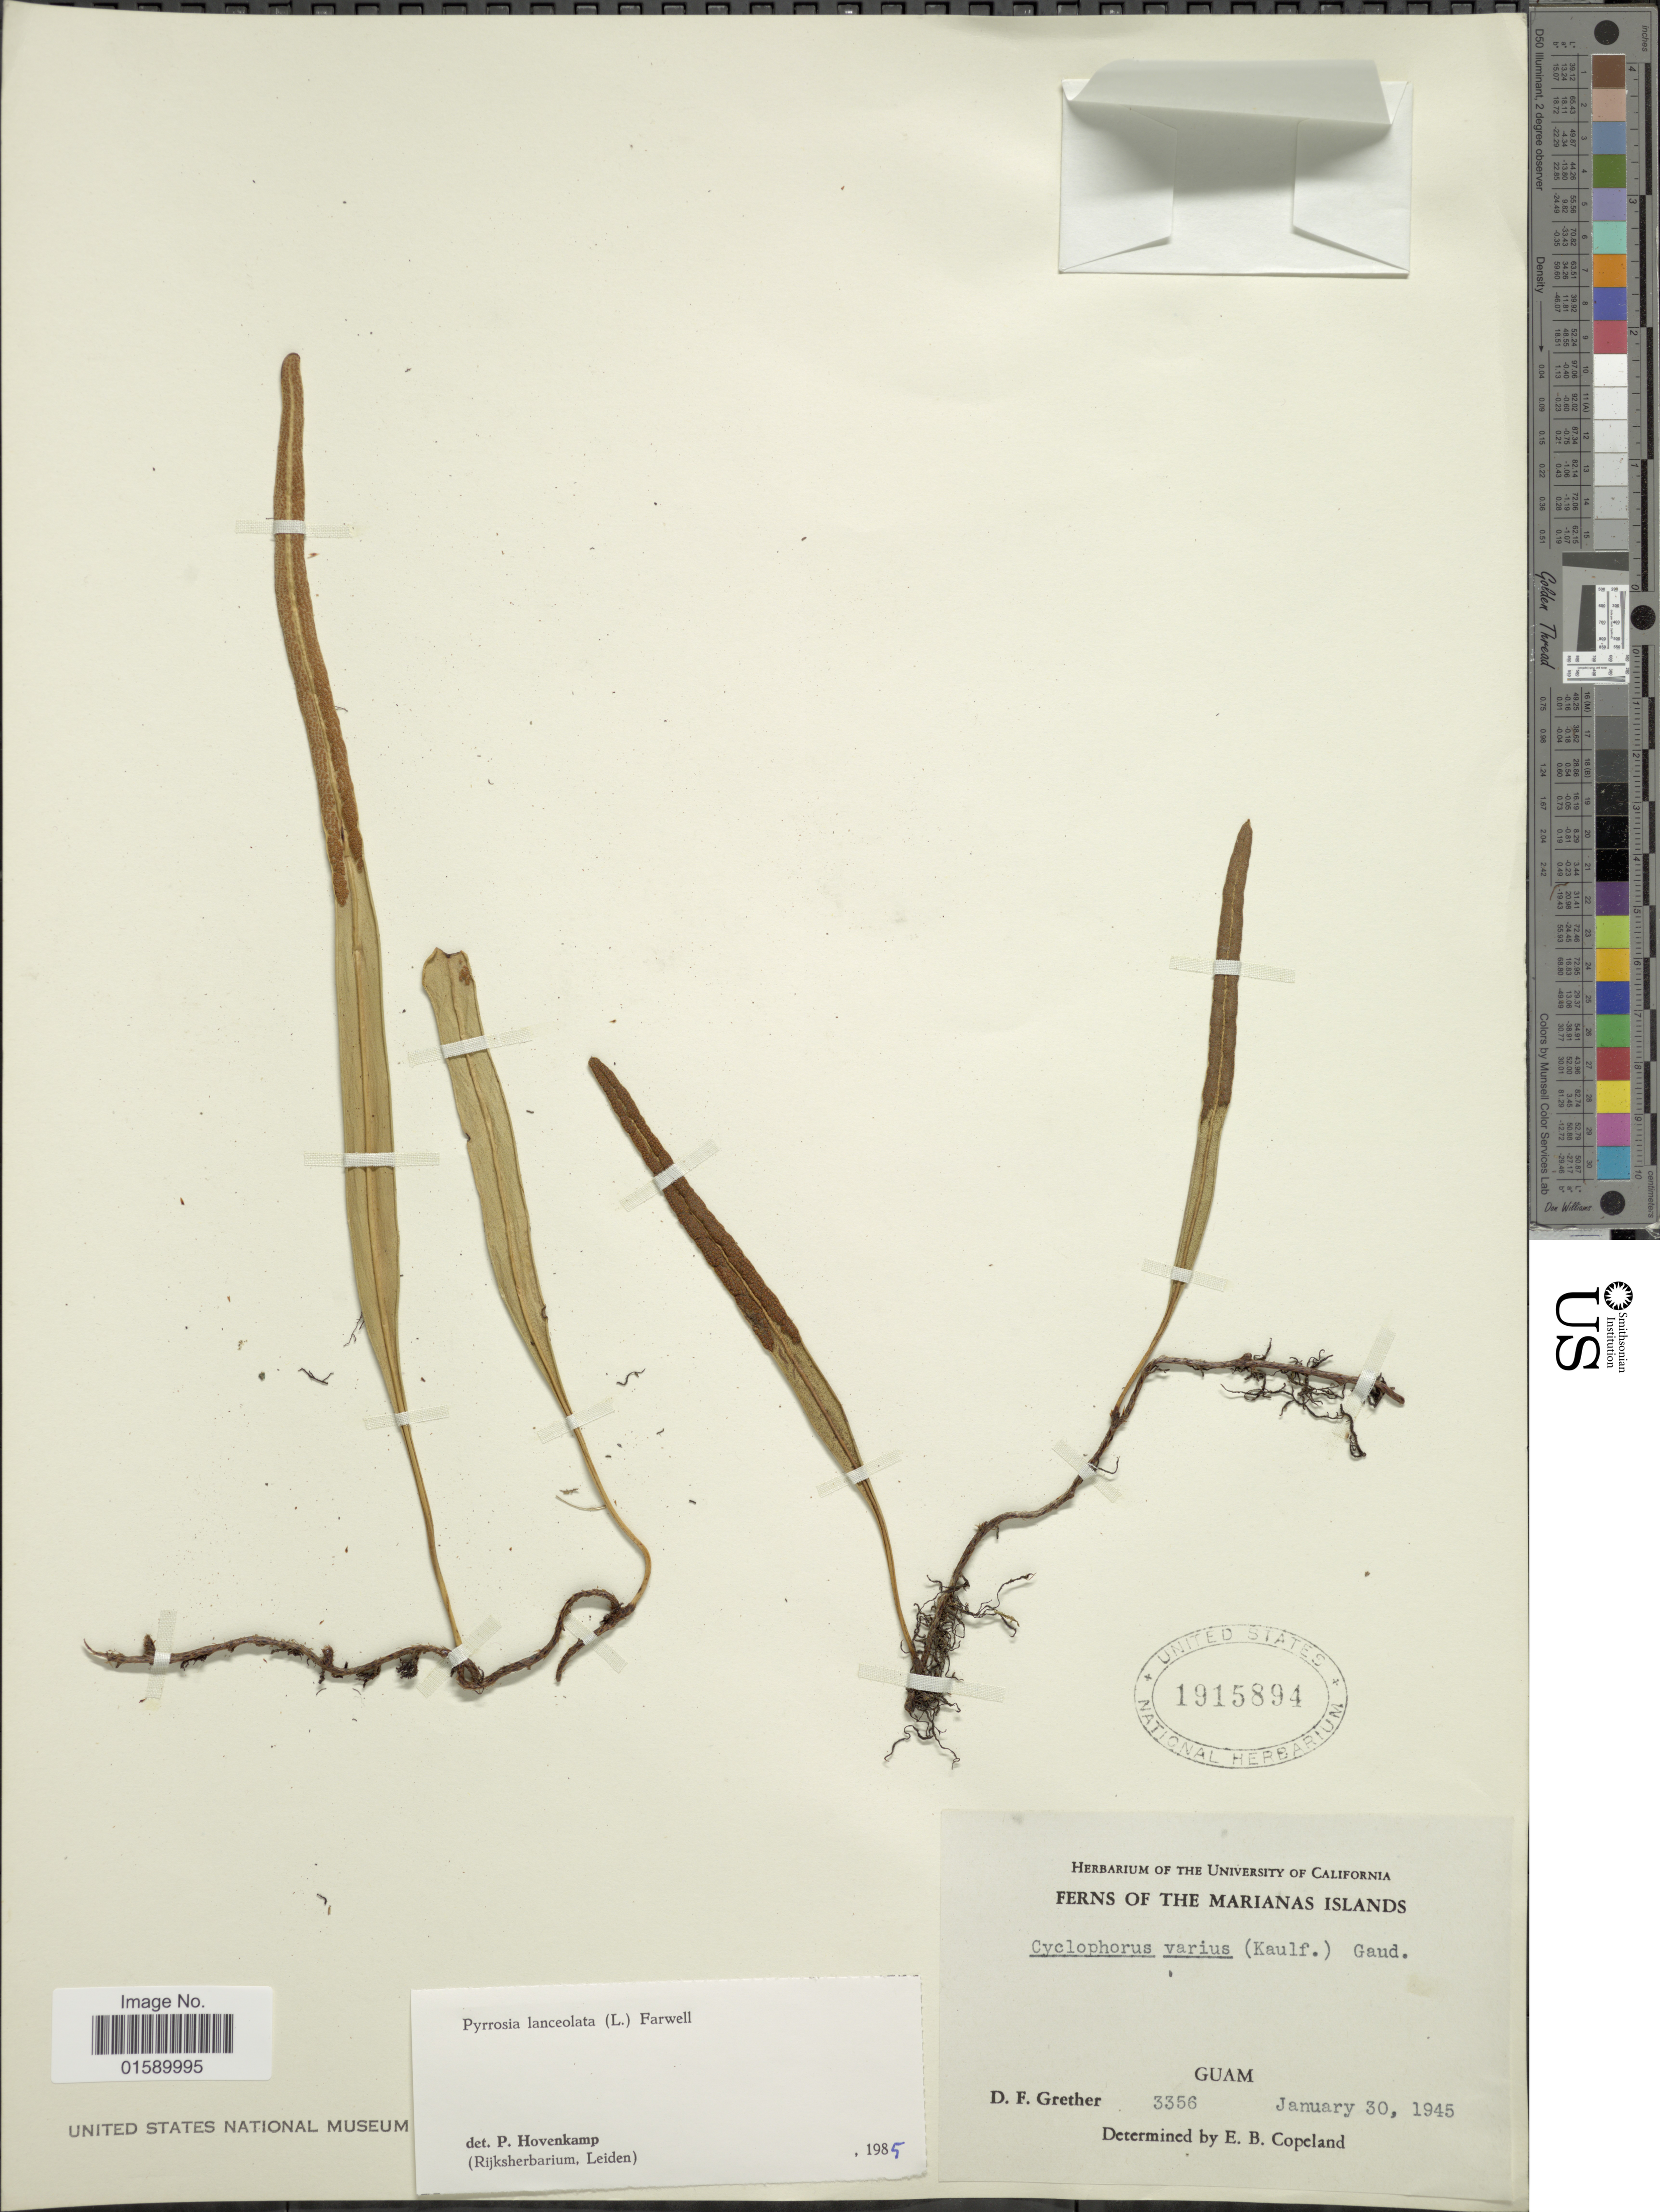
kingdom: Plantae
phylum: Tracheophyta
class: Polypodiopsida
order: Polypodiales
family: Polypodiaceae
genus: Pyrrosia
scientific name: Pyrrosia lanceolata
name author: (L.) Farw.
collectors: D. F. Grether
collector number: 3356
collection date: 1945-01-30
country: Guam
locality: Marianas Islands, Guam.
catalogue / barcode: US 1915894